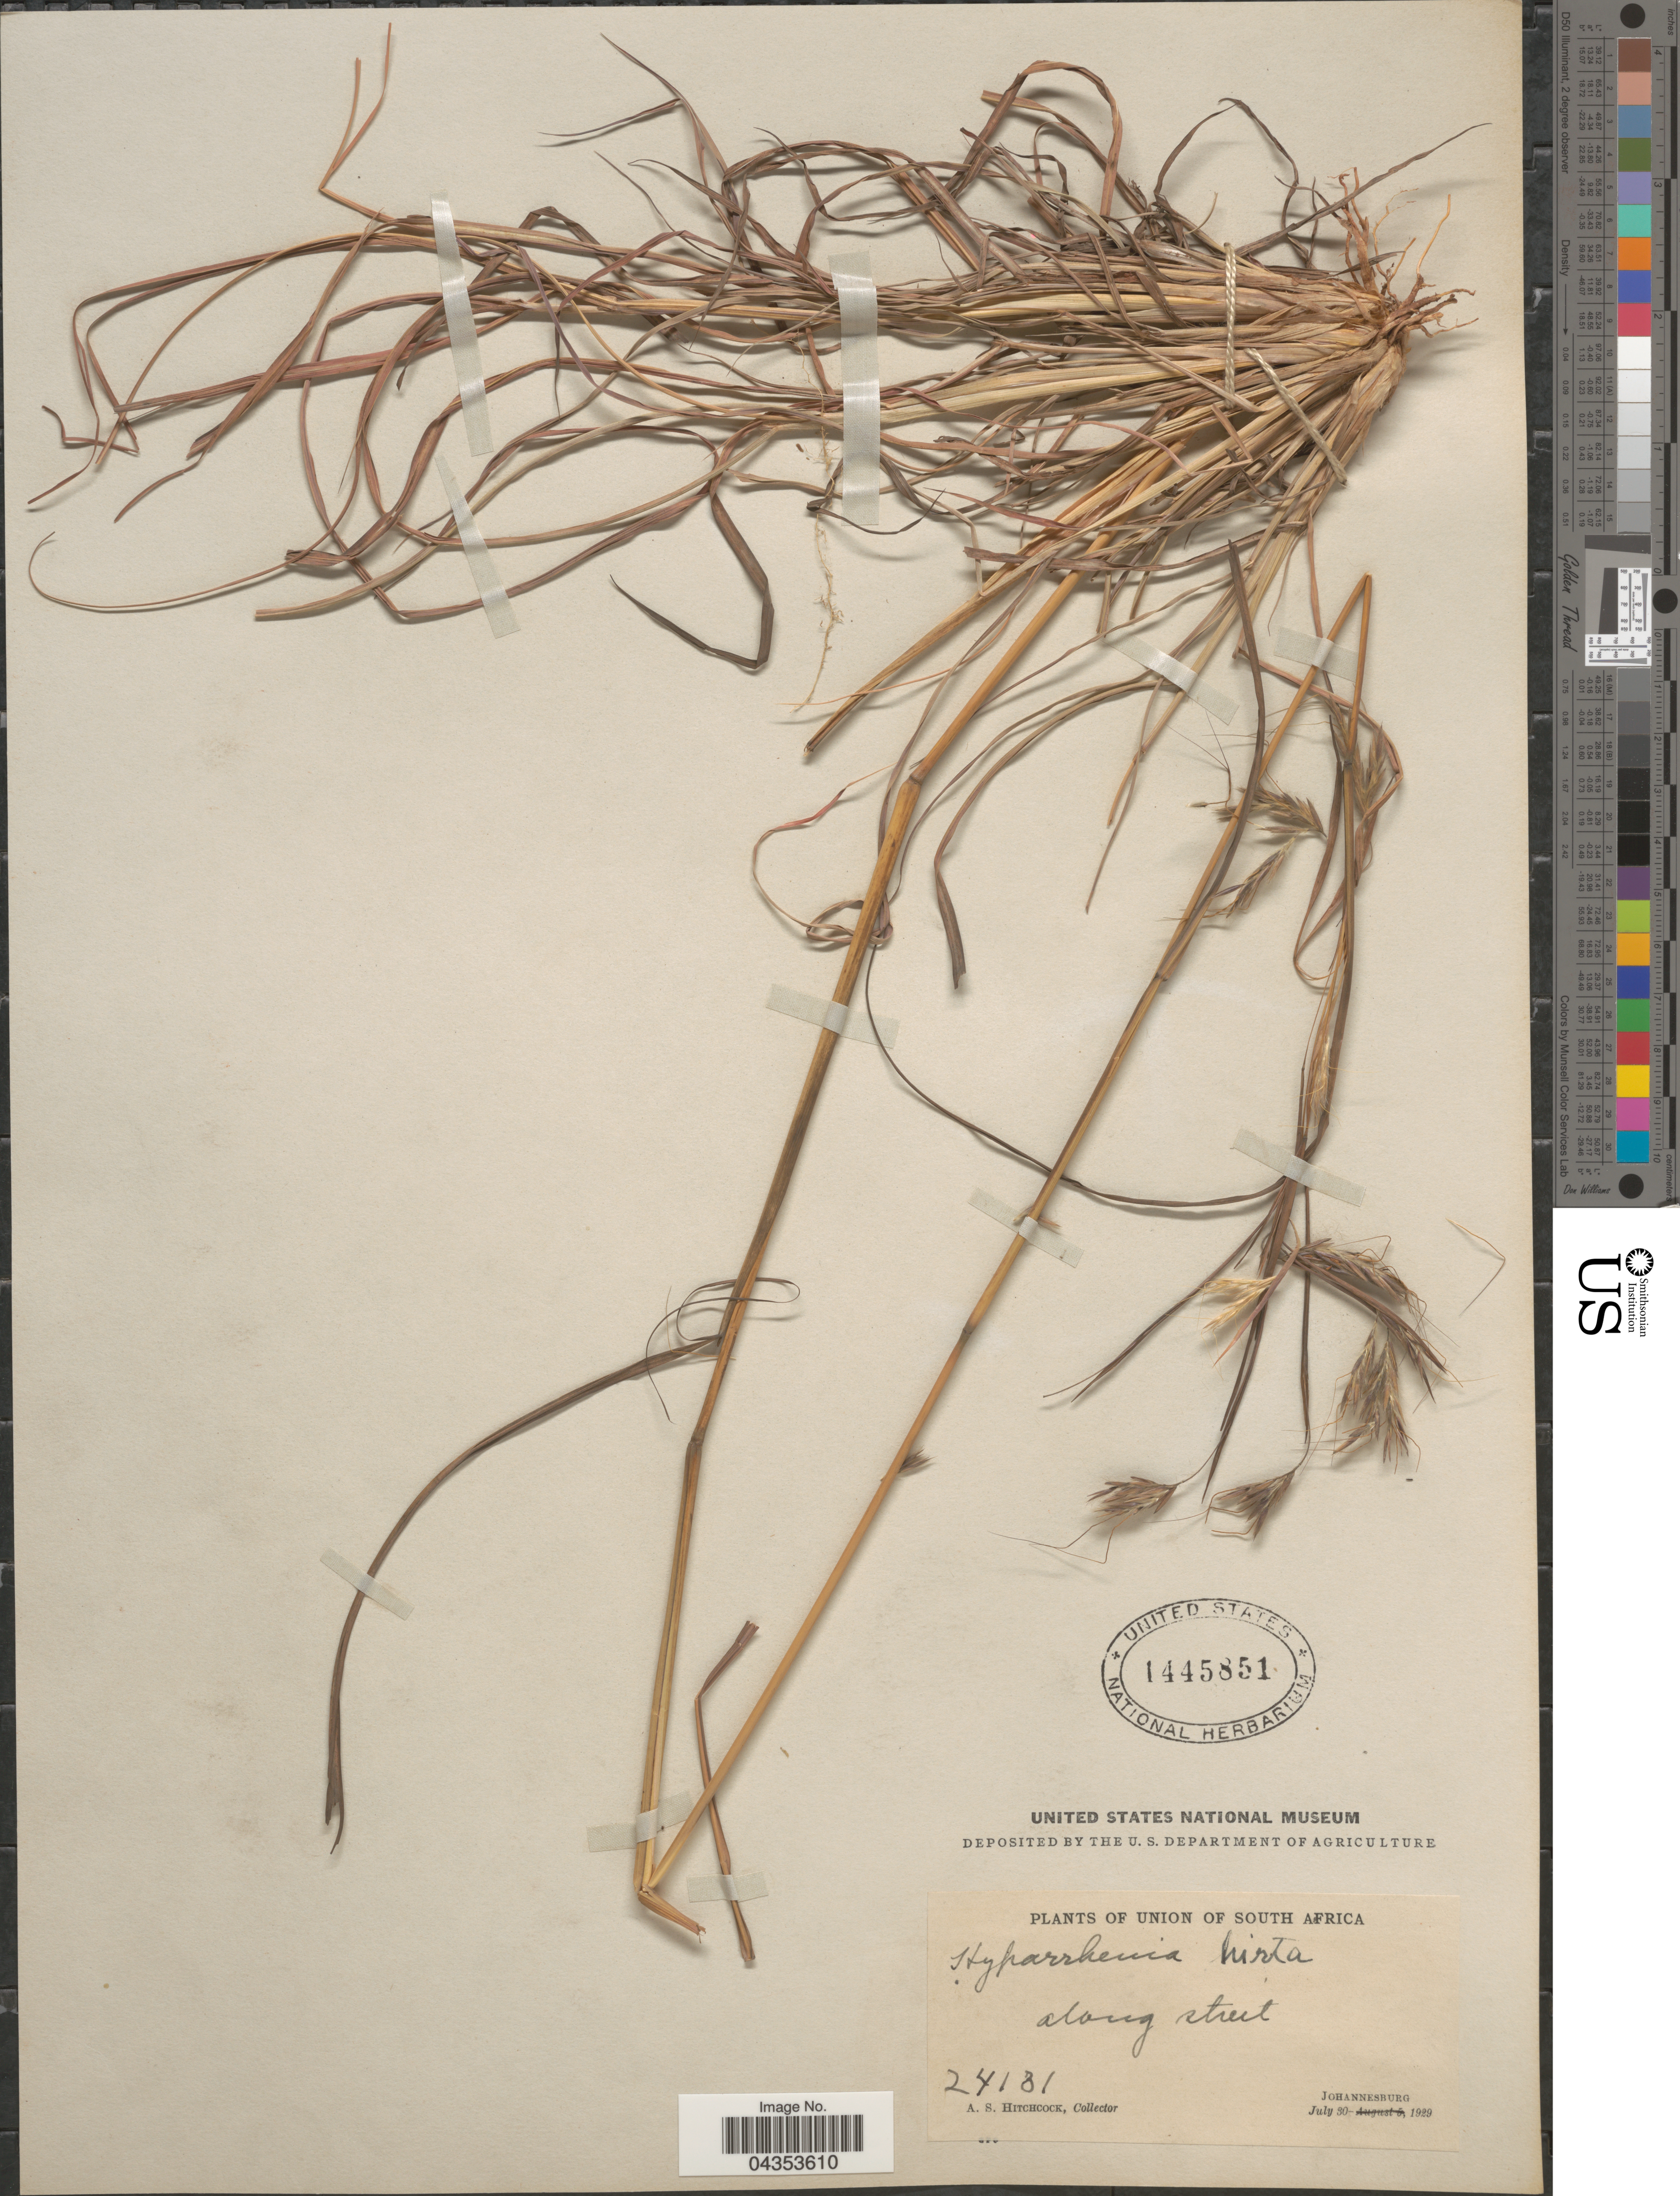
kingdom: Plantae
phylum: Tracheophyta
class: Liliopsida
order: Poales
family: Poaceae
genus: Hyparrhenia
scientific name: Hyparrhenia hirta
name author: (L.) Stapf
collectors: A. S. Hitchcock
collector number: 24131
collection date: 1929-07-30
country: South Africa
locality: Union of South Africa. Along street. Johannesburg.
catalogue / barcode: US 1445851